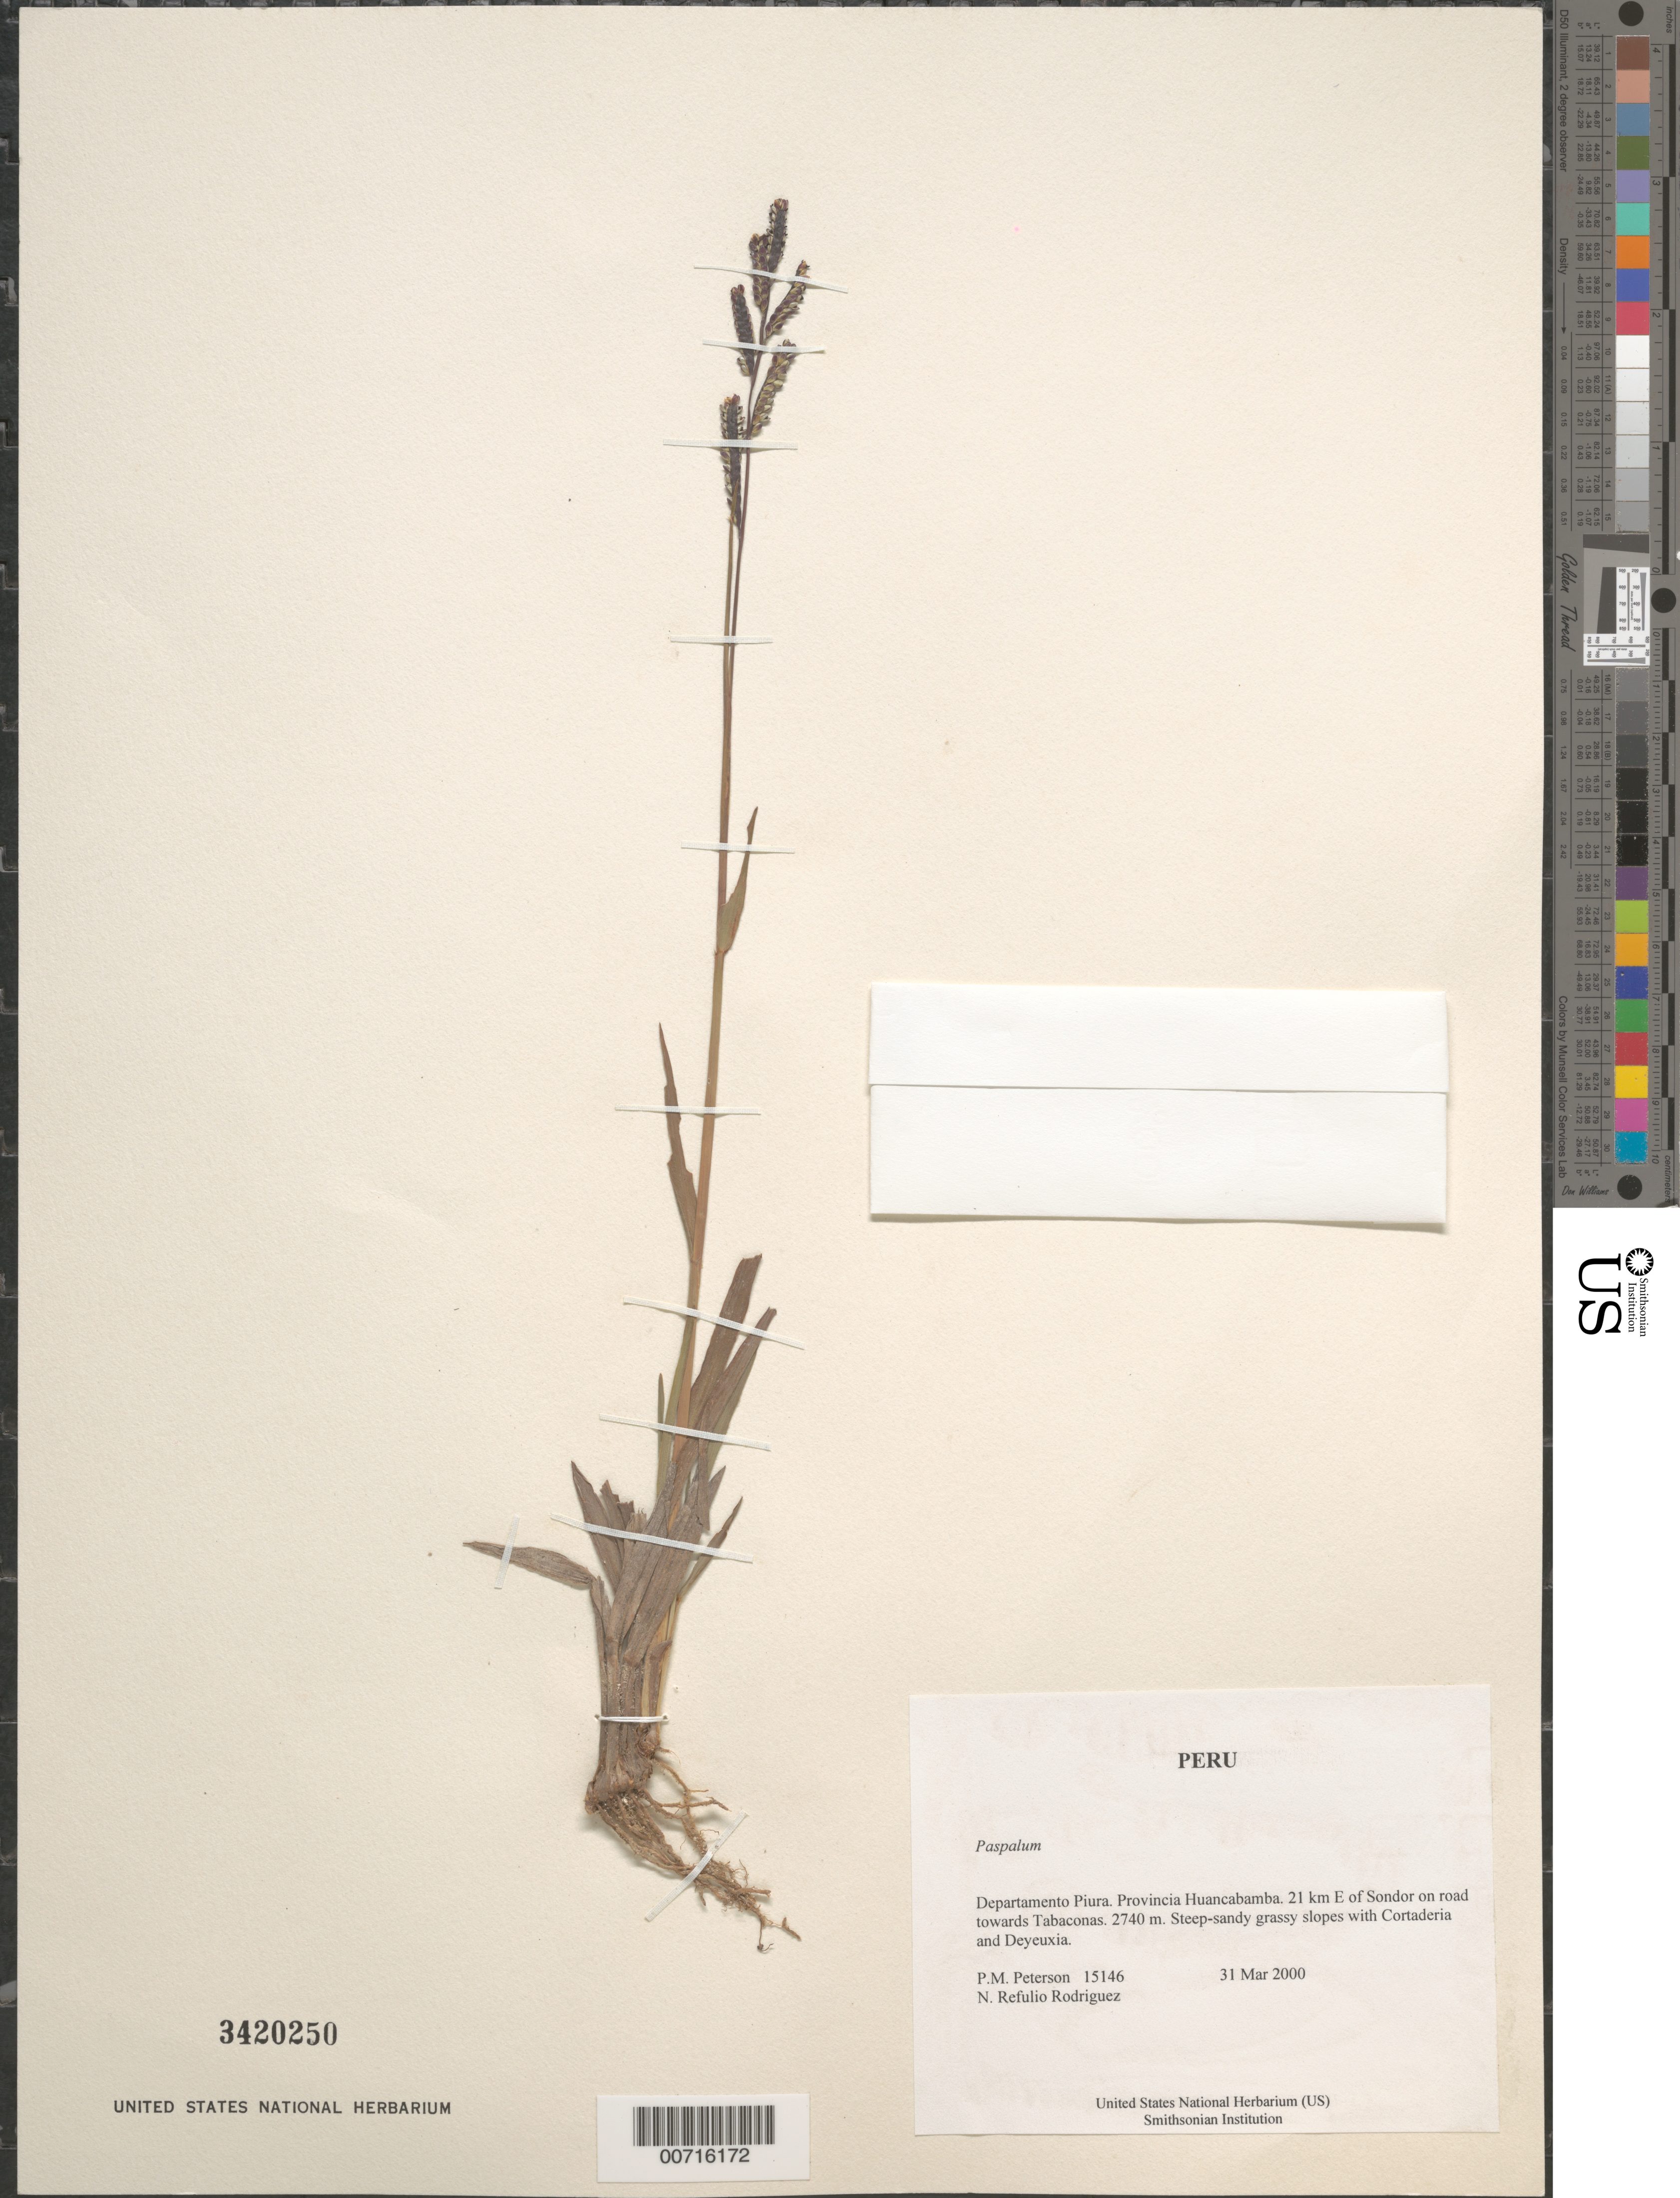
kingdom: Plantae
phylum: Tracheophyta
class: Liliopsida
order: Poales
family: Poaceae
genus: Paspalum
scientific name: Paspalum sp.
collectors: P. M. Peterson & N. Refulio-Rodríguez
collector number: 15146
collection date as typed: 31 Mar 2000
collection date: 2000-03-31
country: Peru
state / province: Piura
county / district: Huancabamba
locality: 21 km E of Sondor on road towards Tabaconas.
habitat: Steep-sandy grassy slopes with Cortaderia and Deyeuxia.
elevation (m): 2740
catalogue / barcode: US 3420250